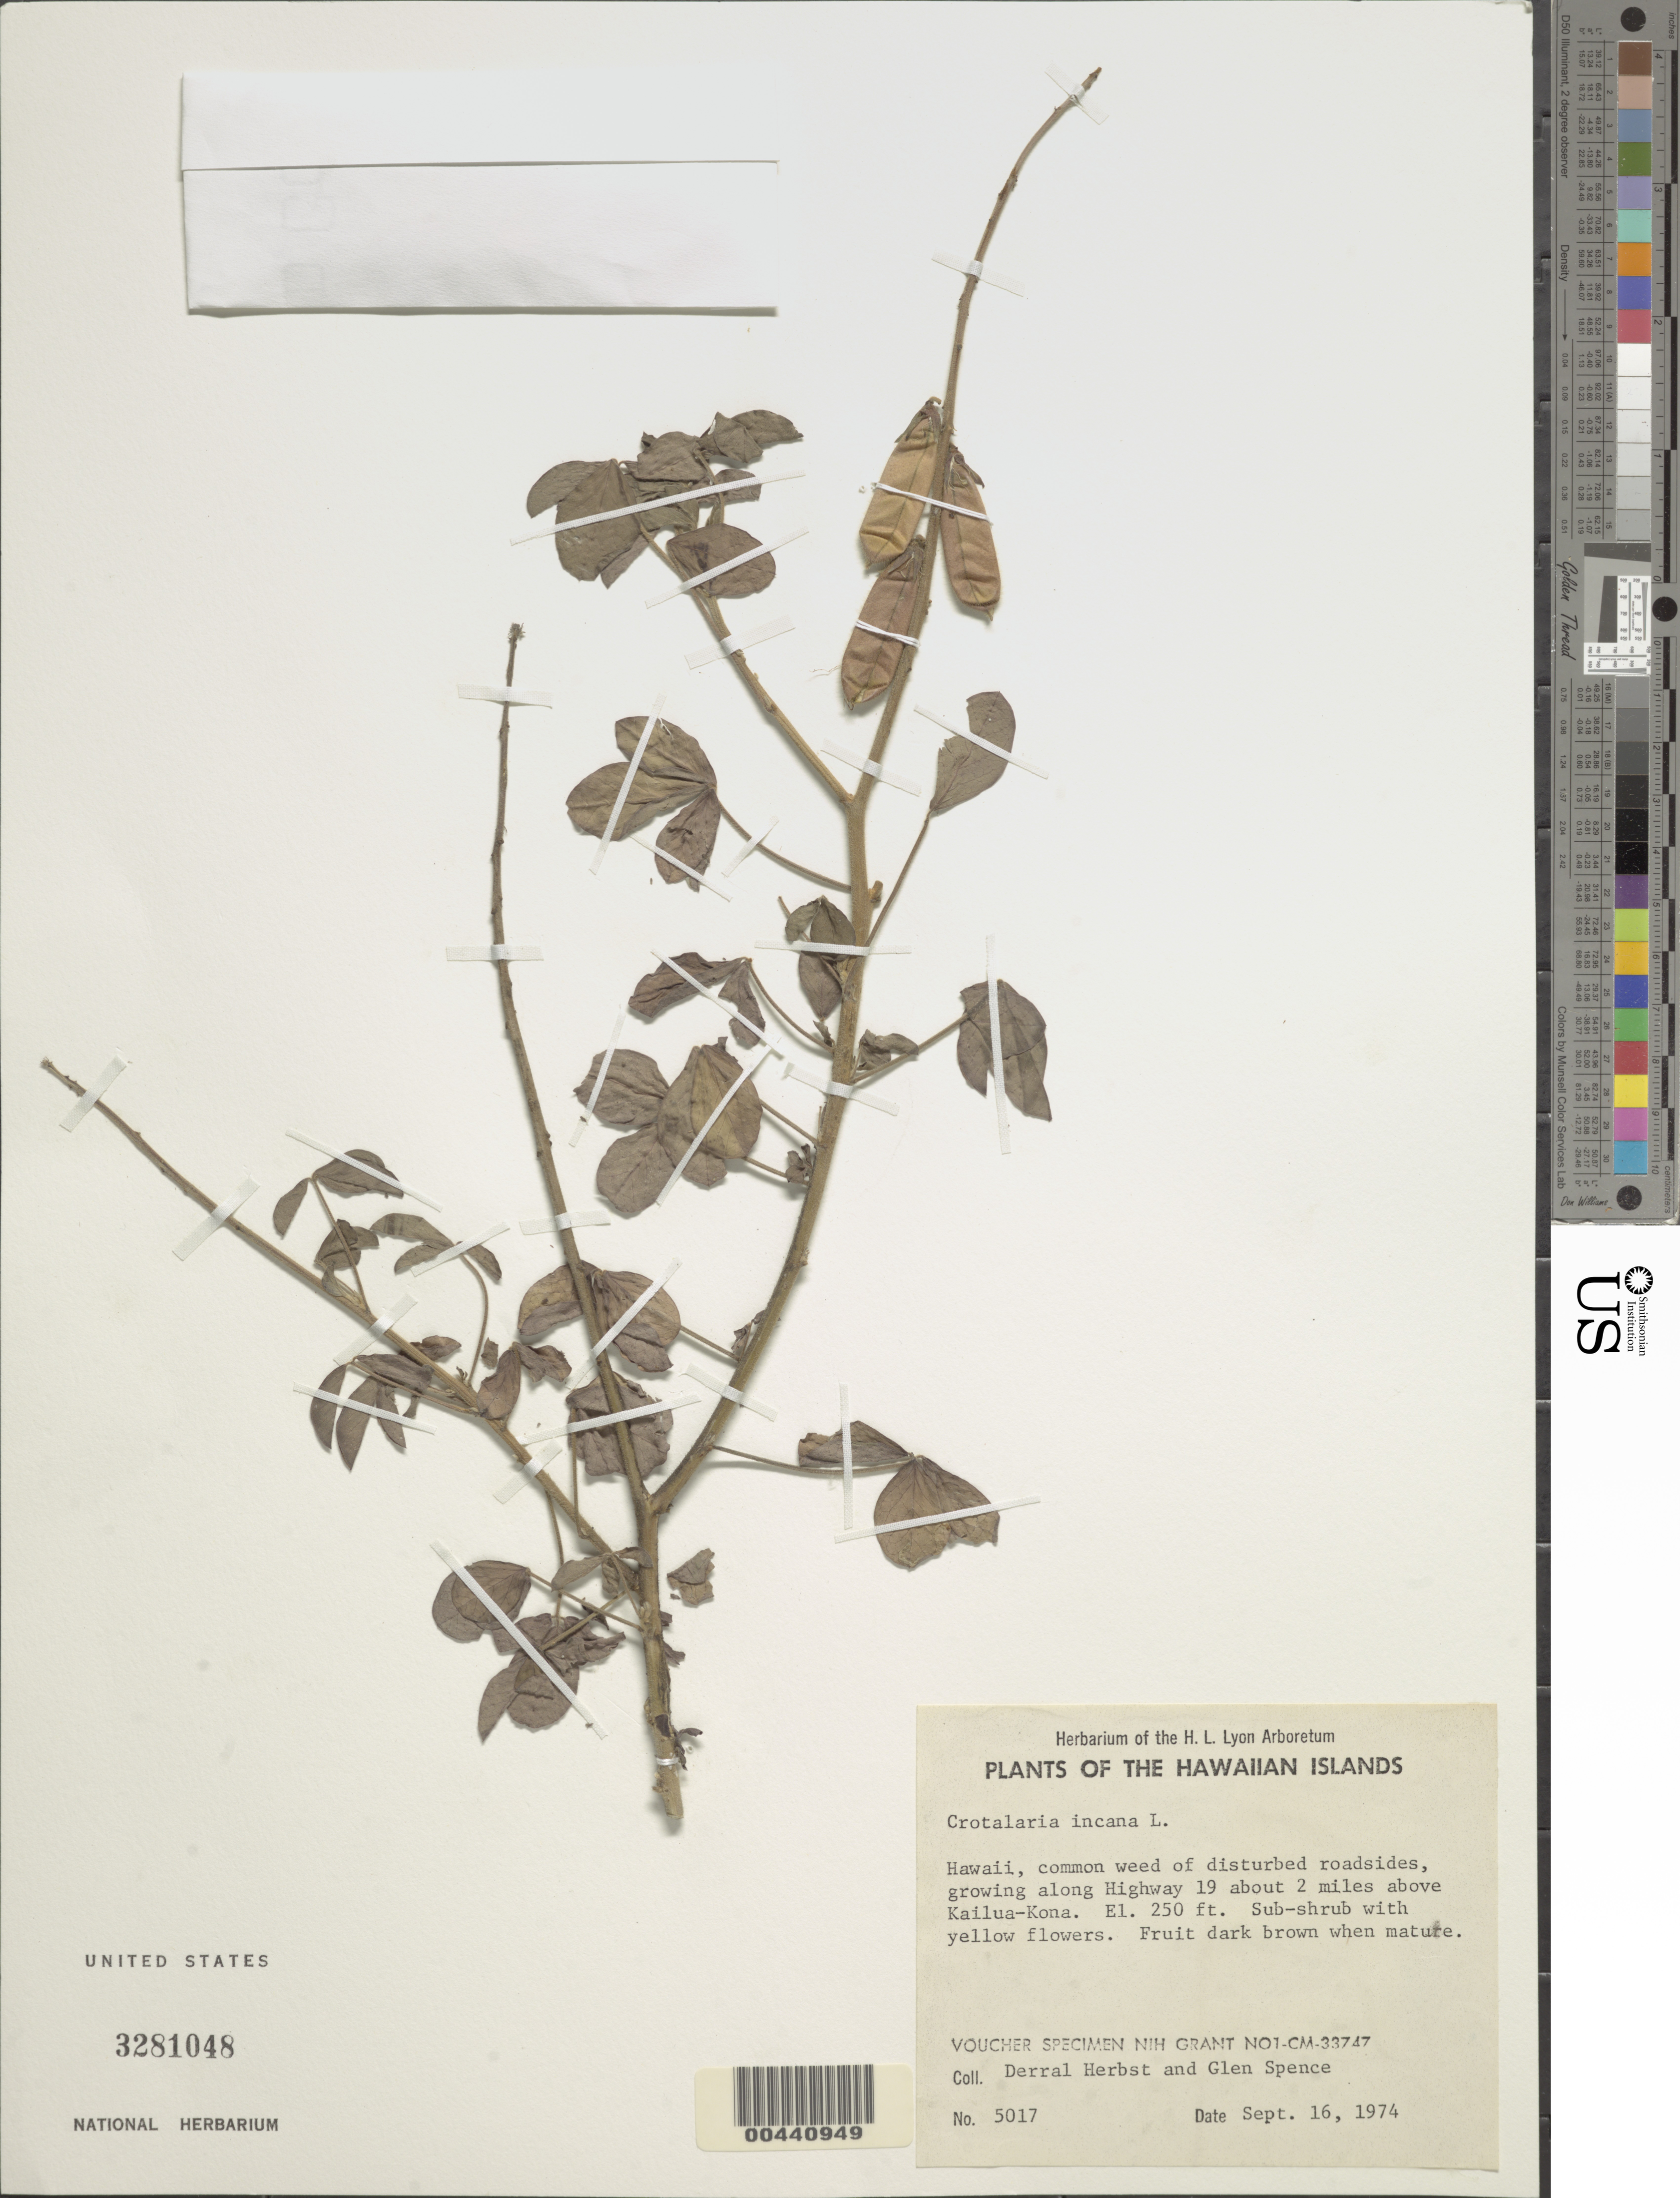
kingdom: Plantae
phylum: Tracheophyta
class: Magnoliopsida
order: Fabales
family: Fabaceae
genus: Crotalaria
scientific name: Crotalaria incana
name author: L.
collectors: D. R. Herbst & G. Spence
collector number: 5017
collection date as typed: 16 Sep 1974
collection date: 1974-09-16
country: United States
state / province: Hawaii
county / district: Hawaii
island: Hawaii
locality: Growing along Highway 19 about 2 mi above Kailua-Kona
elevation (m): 76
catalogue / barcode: US 3281048